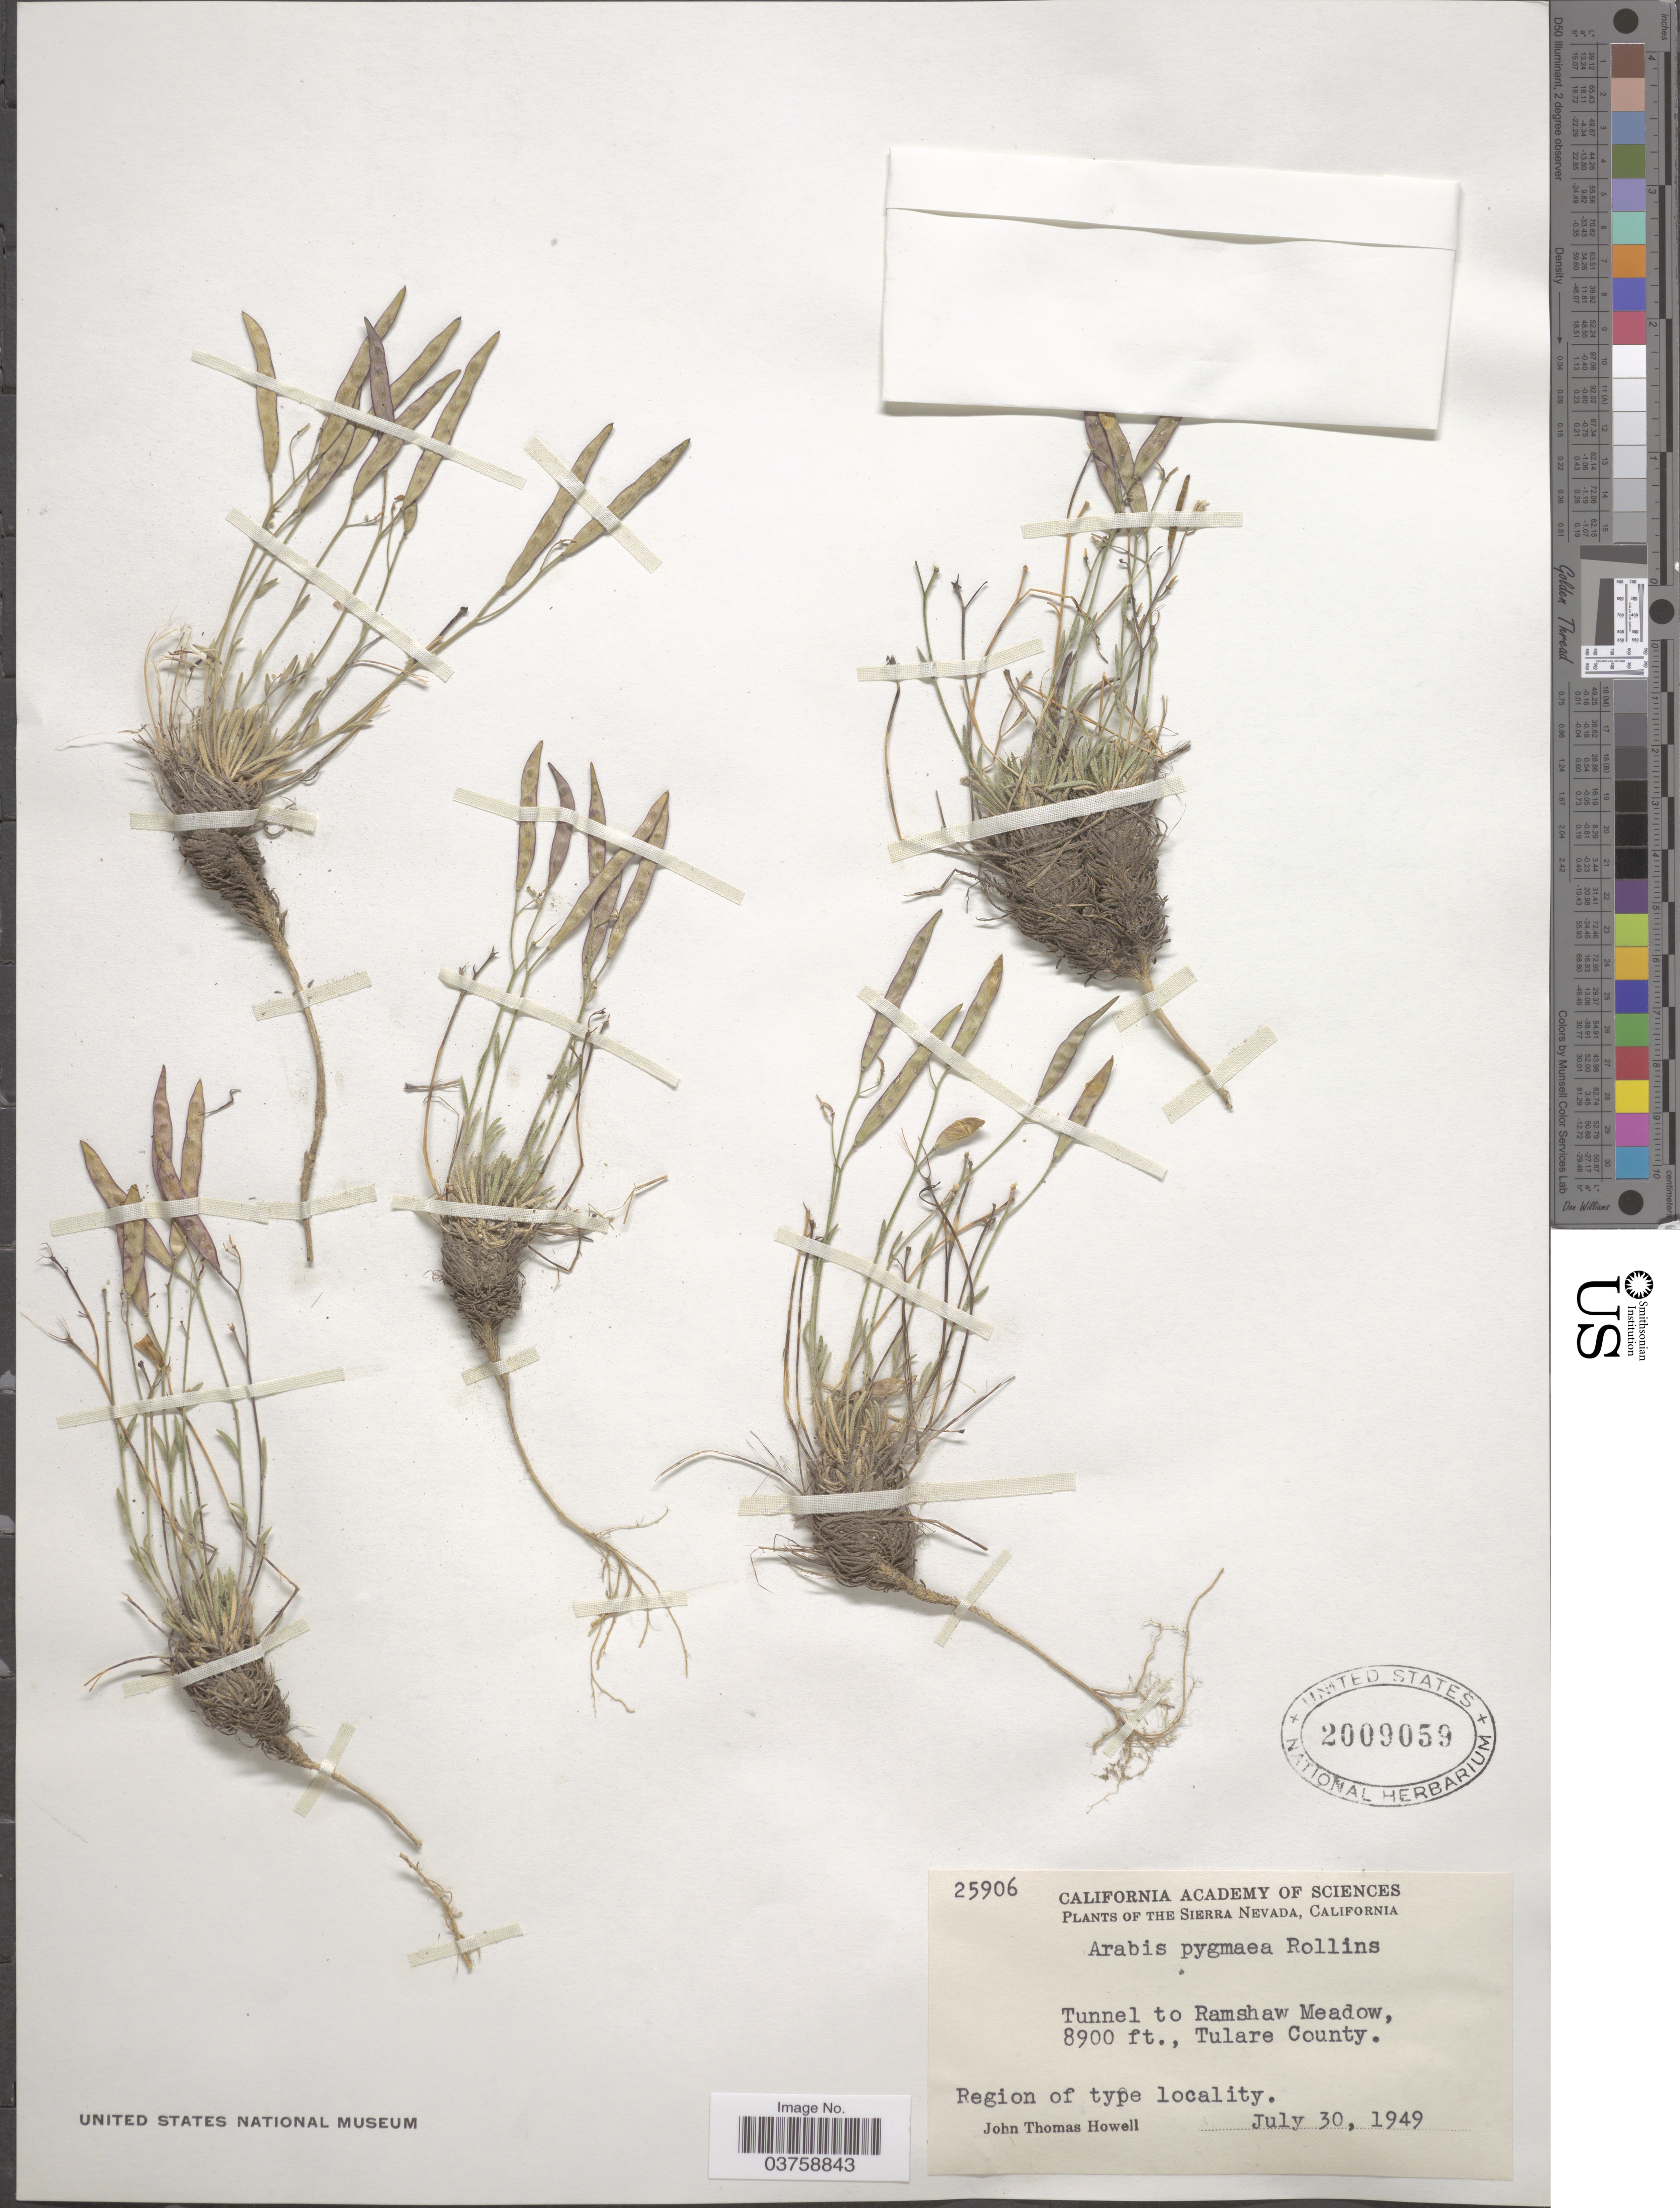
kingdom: Plantae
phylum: Tracheophyta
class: Magnoliopsida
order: Brassicales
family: Brassicaceae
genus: Arabis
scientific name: Arabis pygmaea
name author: Rollins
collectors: J. T. Howell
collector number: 25906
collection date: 1949-07-30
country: United States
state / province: California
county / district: Tulare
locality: The Sierra Nevada. Tunnel to Ramshaw meadow, Tulare County.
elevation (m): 2713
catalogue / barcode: US 2009059